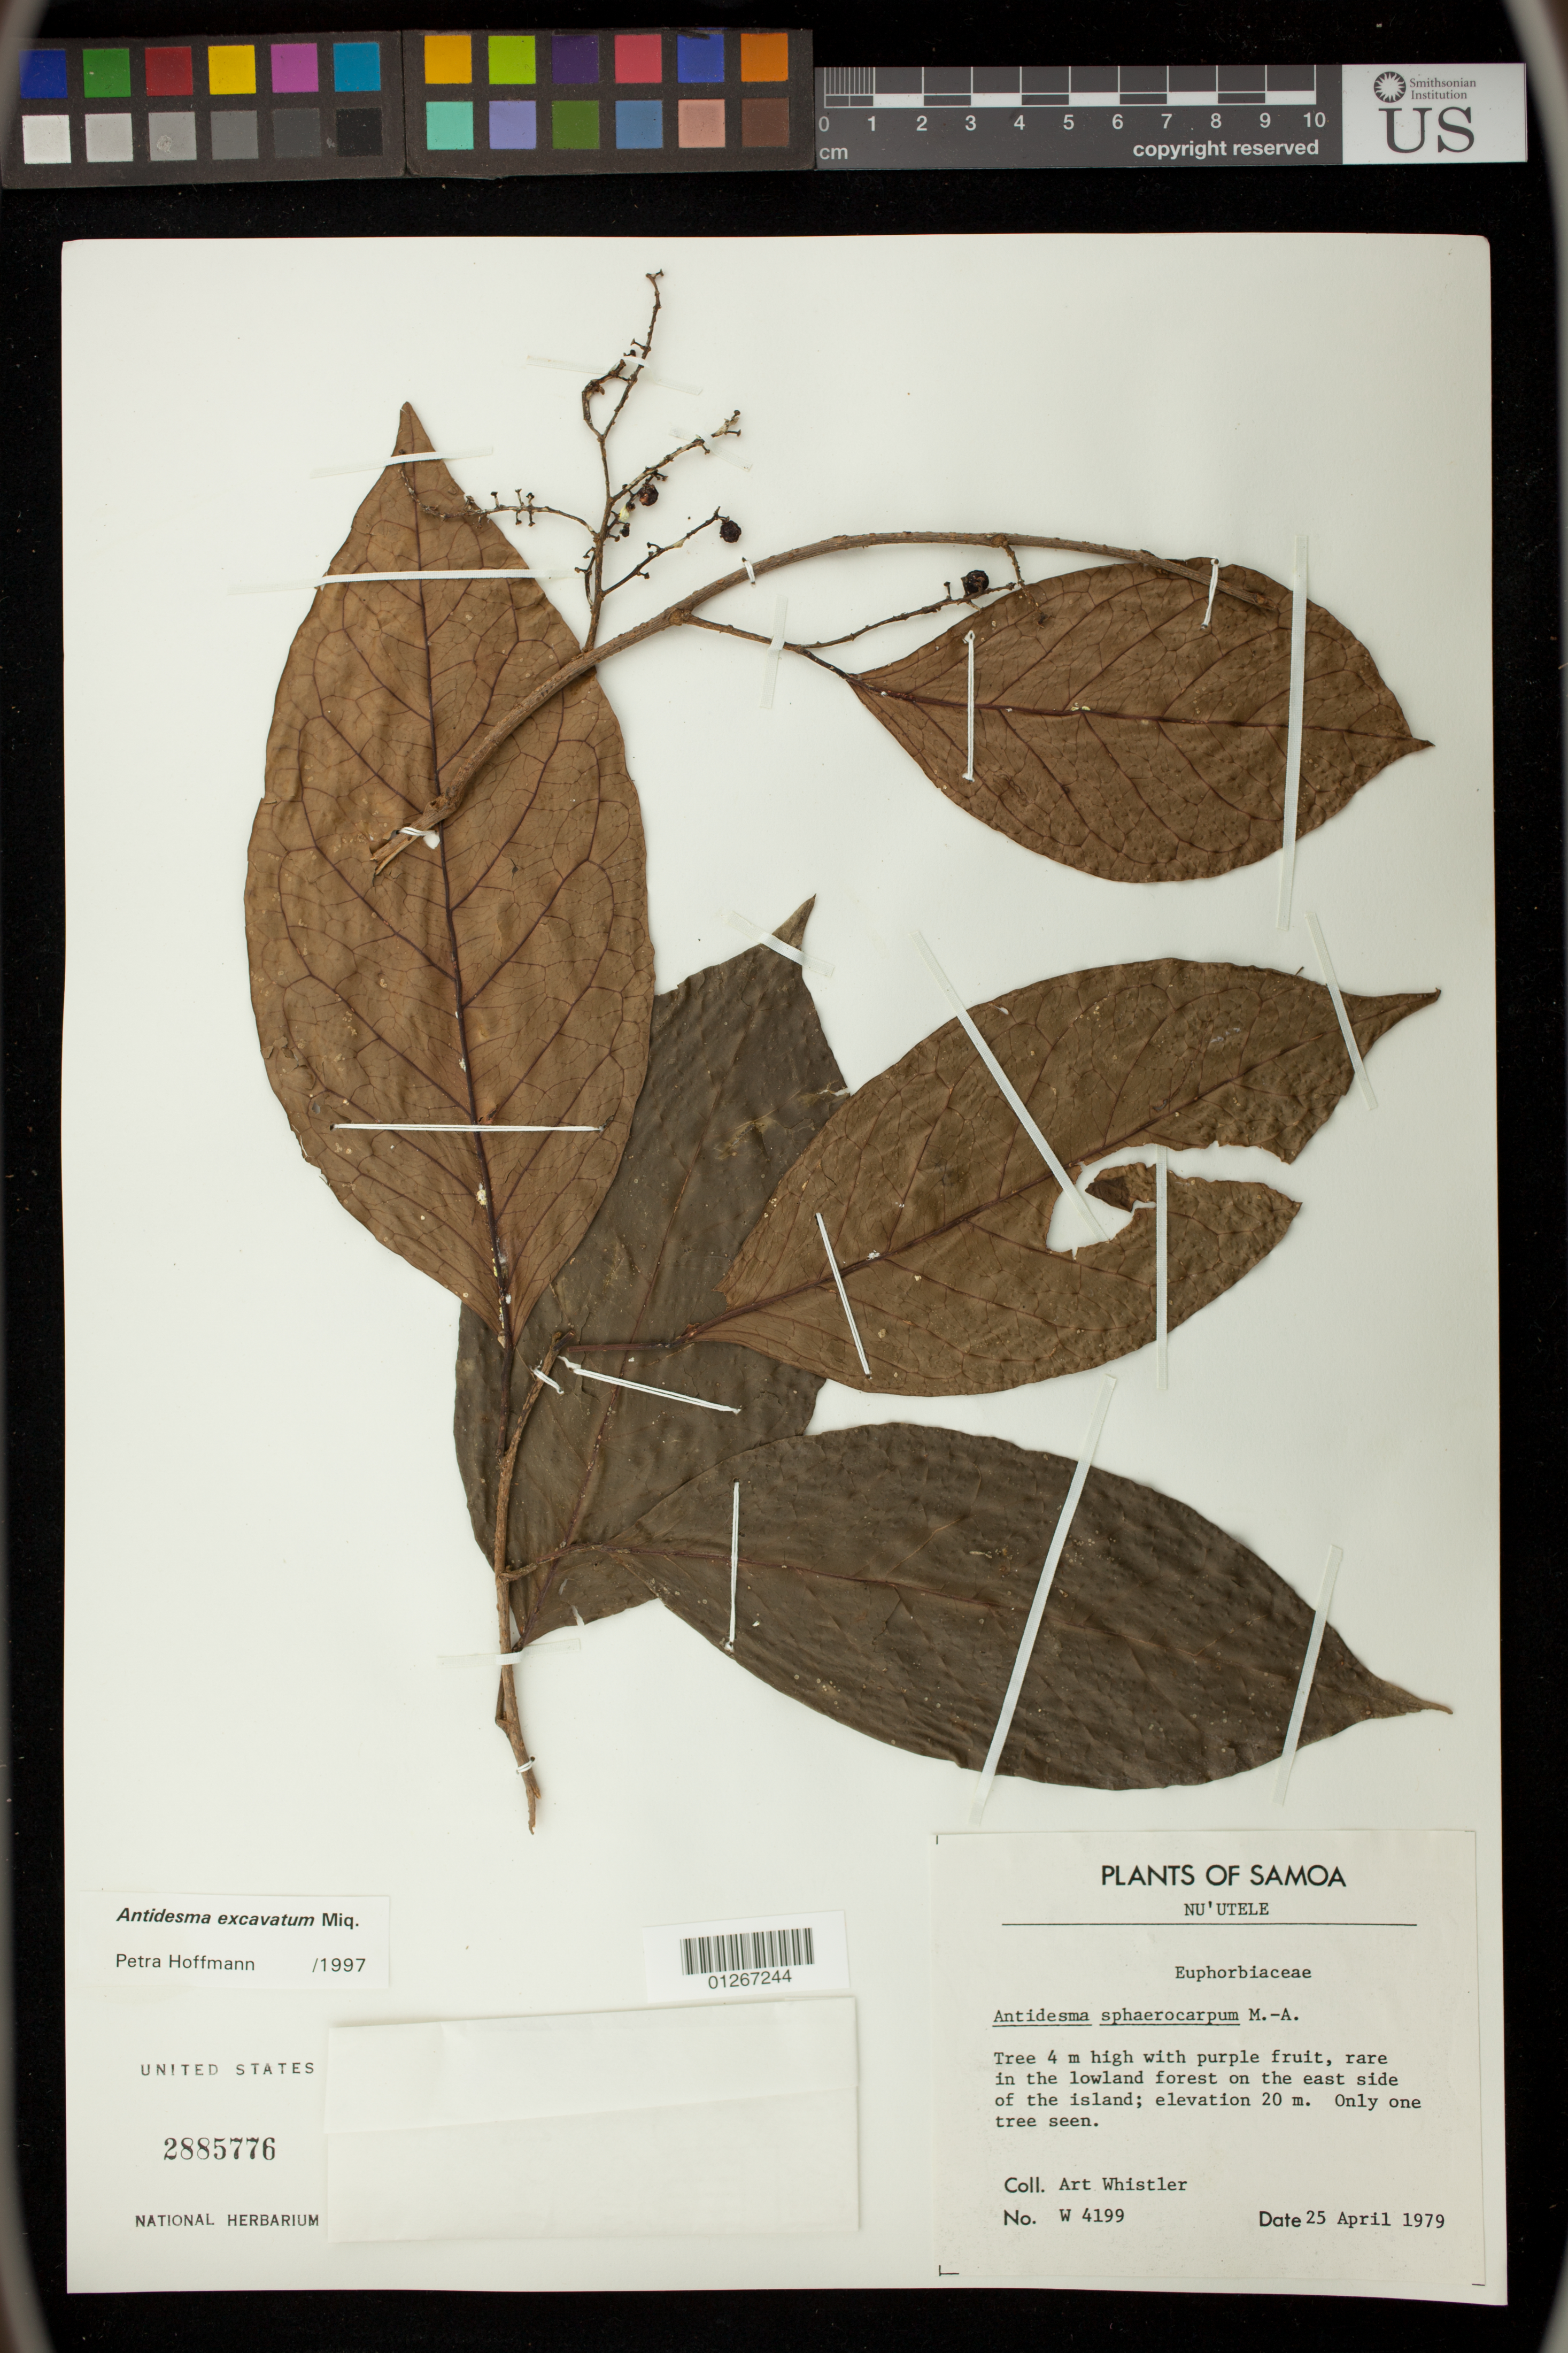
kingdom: Plantae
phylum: Tracheophyta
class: Magnoliopsida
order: Malpighiales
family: Phyllanthaceae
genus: Antidesma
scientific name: Antidesma excavatum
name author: Miq.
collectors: A. Whistler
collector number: W4199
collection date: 1979-04-25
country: Samoa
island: Nu'utele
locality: Nu'utele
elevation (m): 20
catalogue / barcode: US 2885776